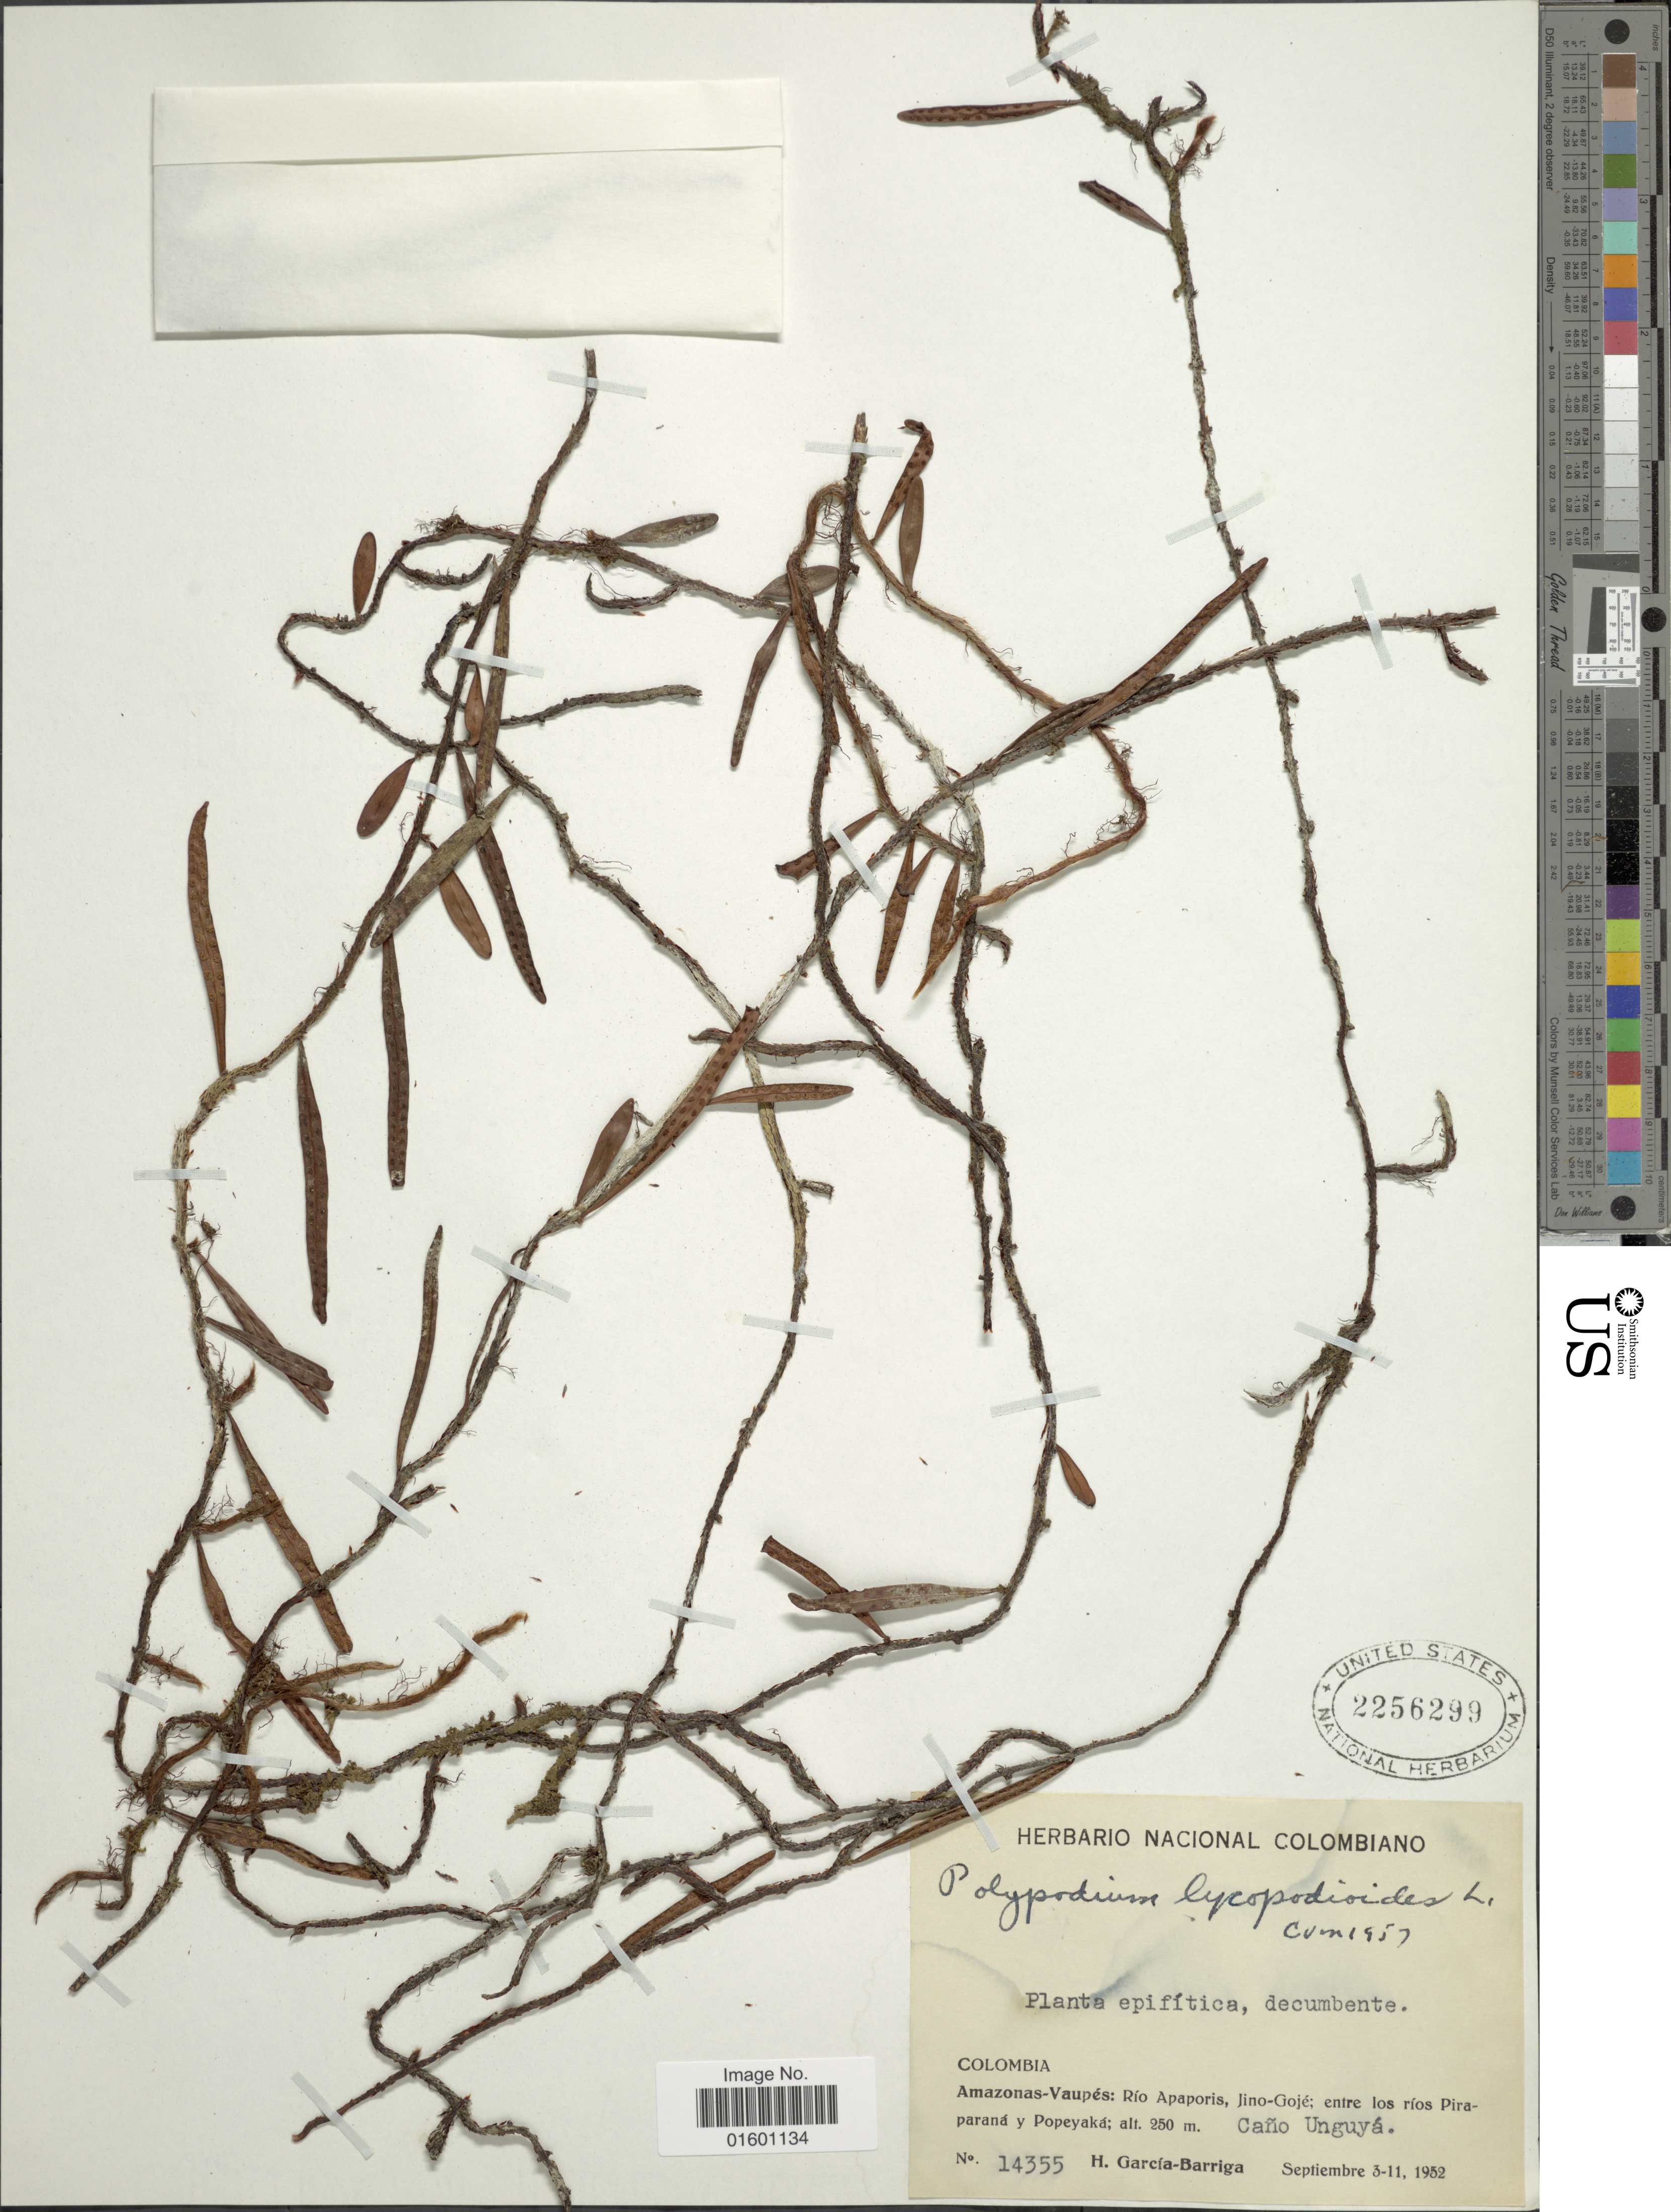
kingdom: Plantae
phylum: Tracheophyta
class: Polypodiopsida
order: Polypodiales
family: Polypodiaceae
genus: Microgramma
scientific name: Microgramma baldwinii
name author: Brade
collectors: H. García Barriga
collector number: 14355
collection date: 1952-09-03/1952-09-11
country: Colombia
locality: Amazonas - Vaupes, Rio Apaporis, jino - Goje; entre los rios Piraparana y Popyakam Cano Unguya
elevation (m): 250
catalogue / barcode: US 2256299